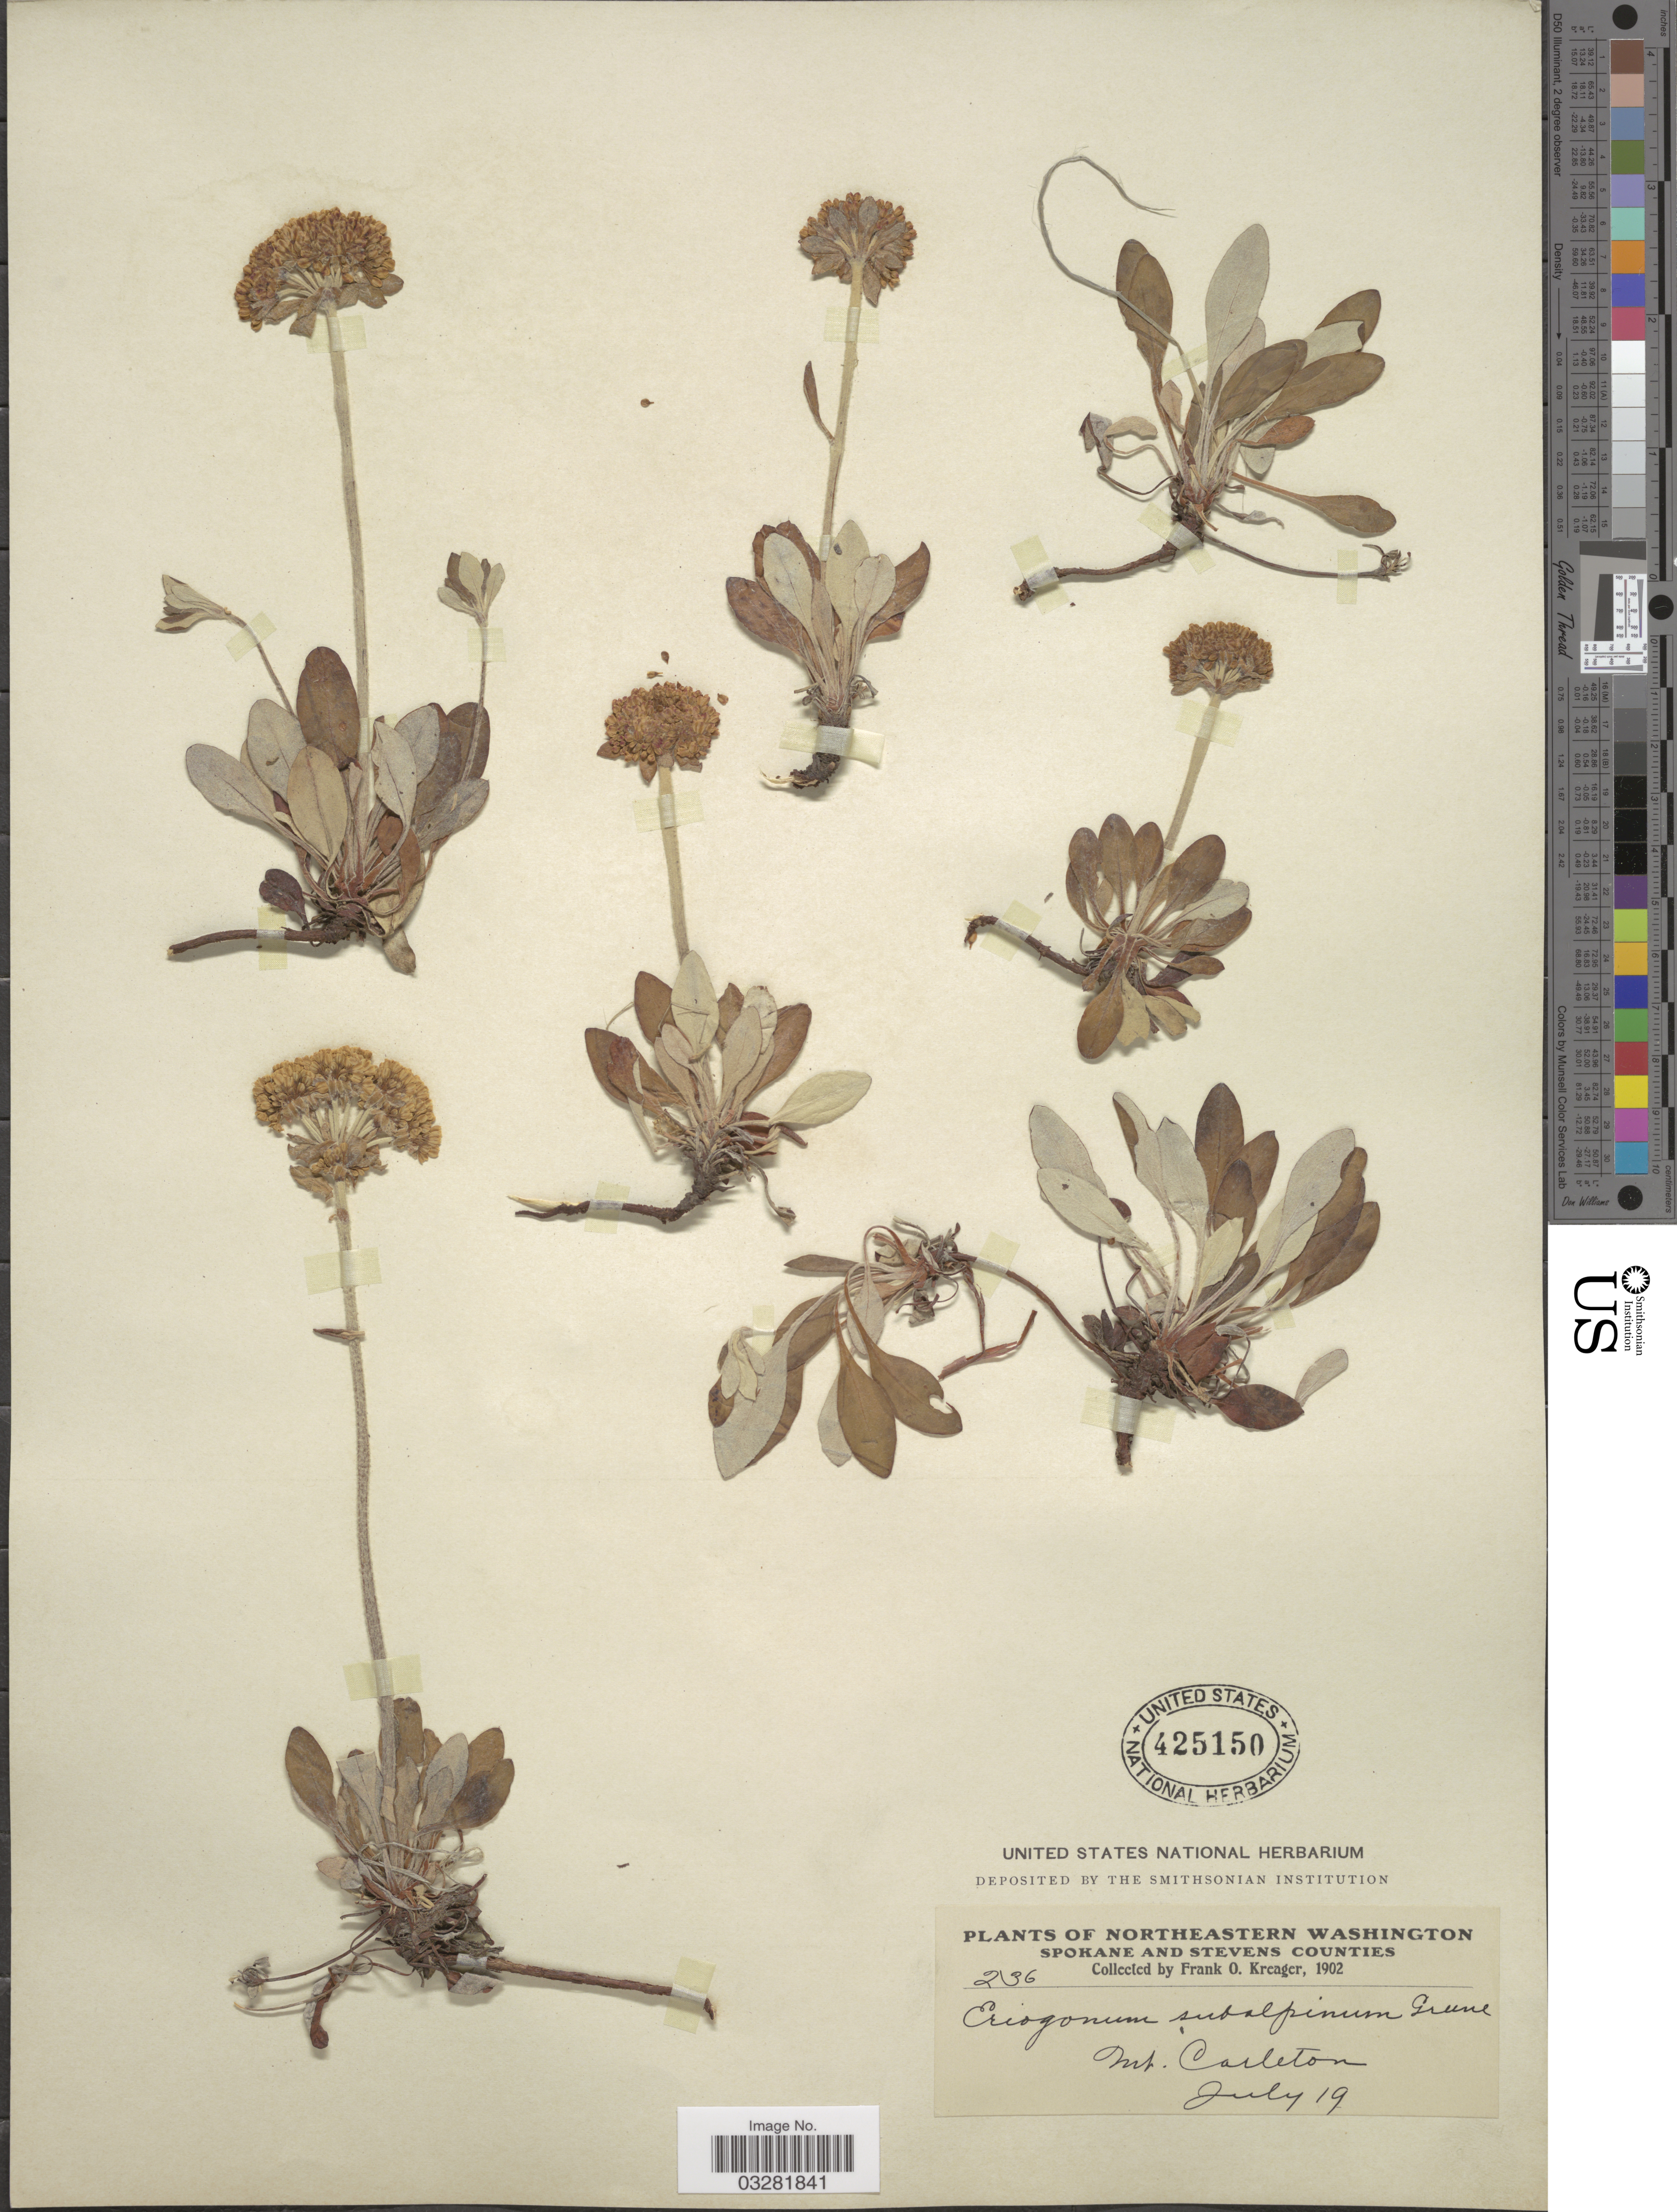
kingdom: Plantae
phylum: Tracheophyta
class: Magnoliopsida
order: Caryophyllales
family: Polygonaceae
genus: Eriogonum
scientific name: Eriogonum umbellatum var. subalpinum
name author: M.E. Jones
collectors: F. Kreager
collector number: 236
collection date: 1902-07-19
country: United States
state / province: Washington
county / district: Spokane / Stevens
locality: Northeastern Washington Spokane and Stevens Counties. Mt. Carleton.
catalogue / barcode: US 425150